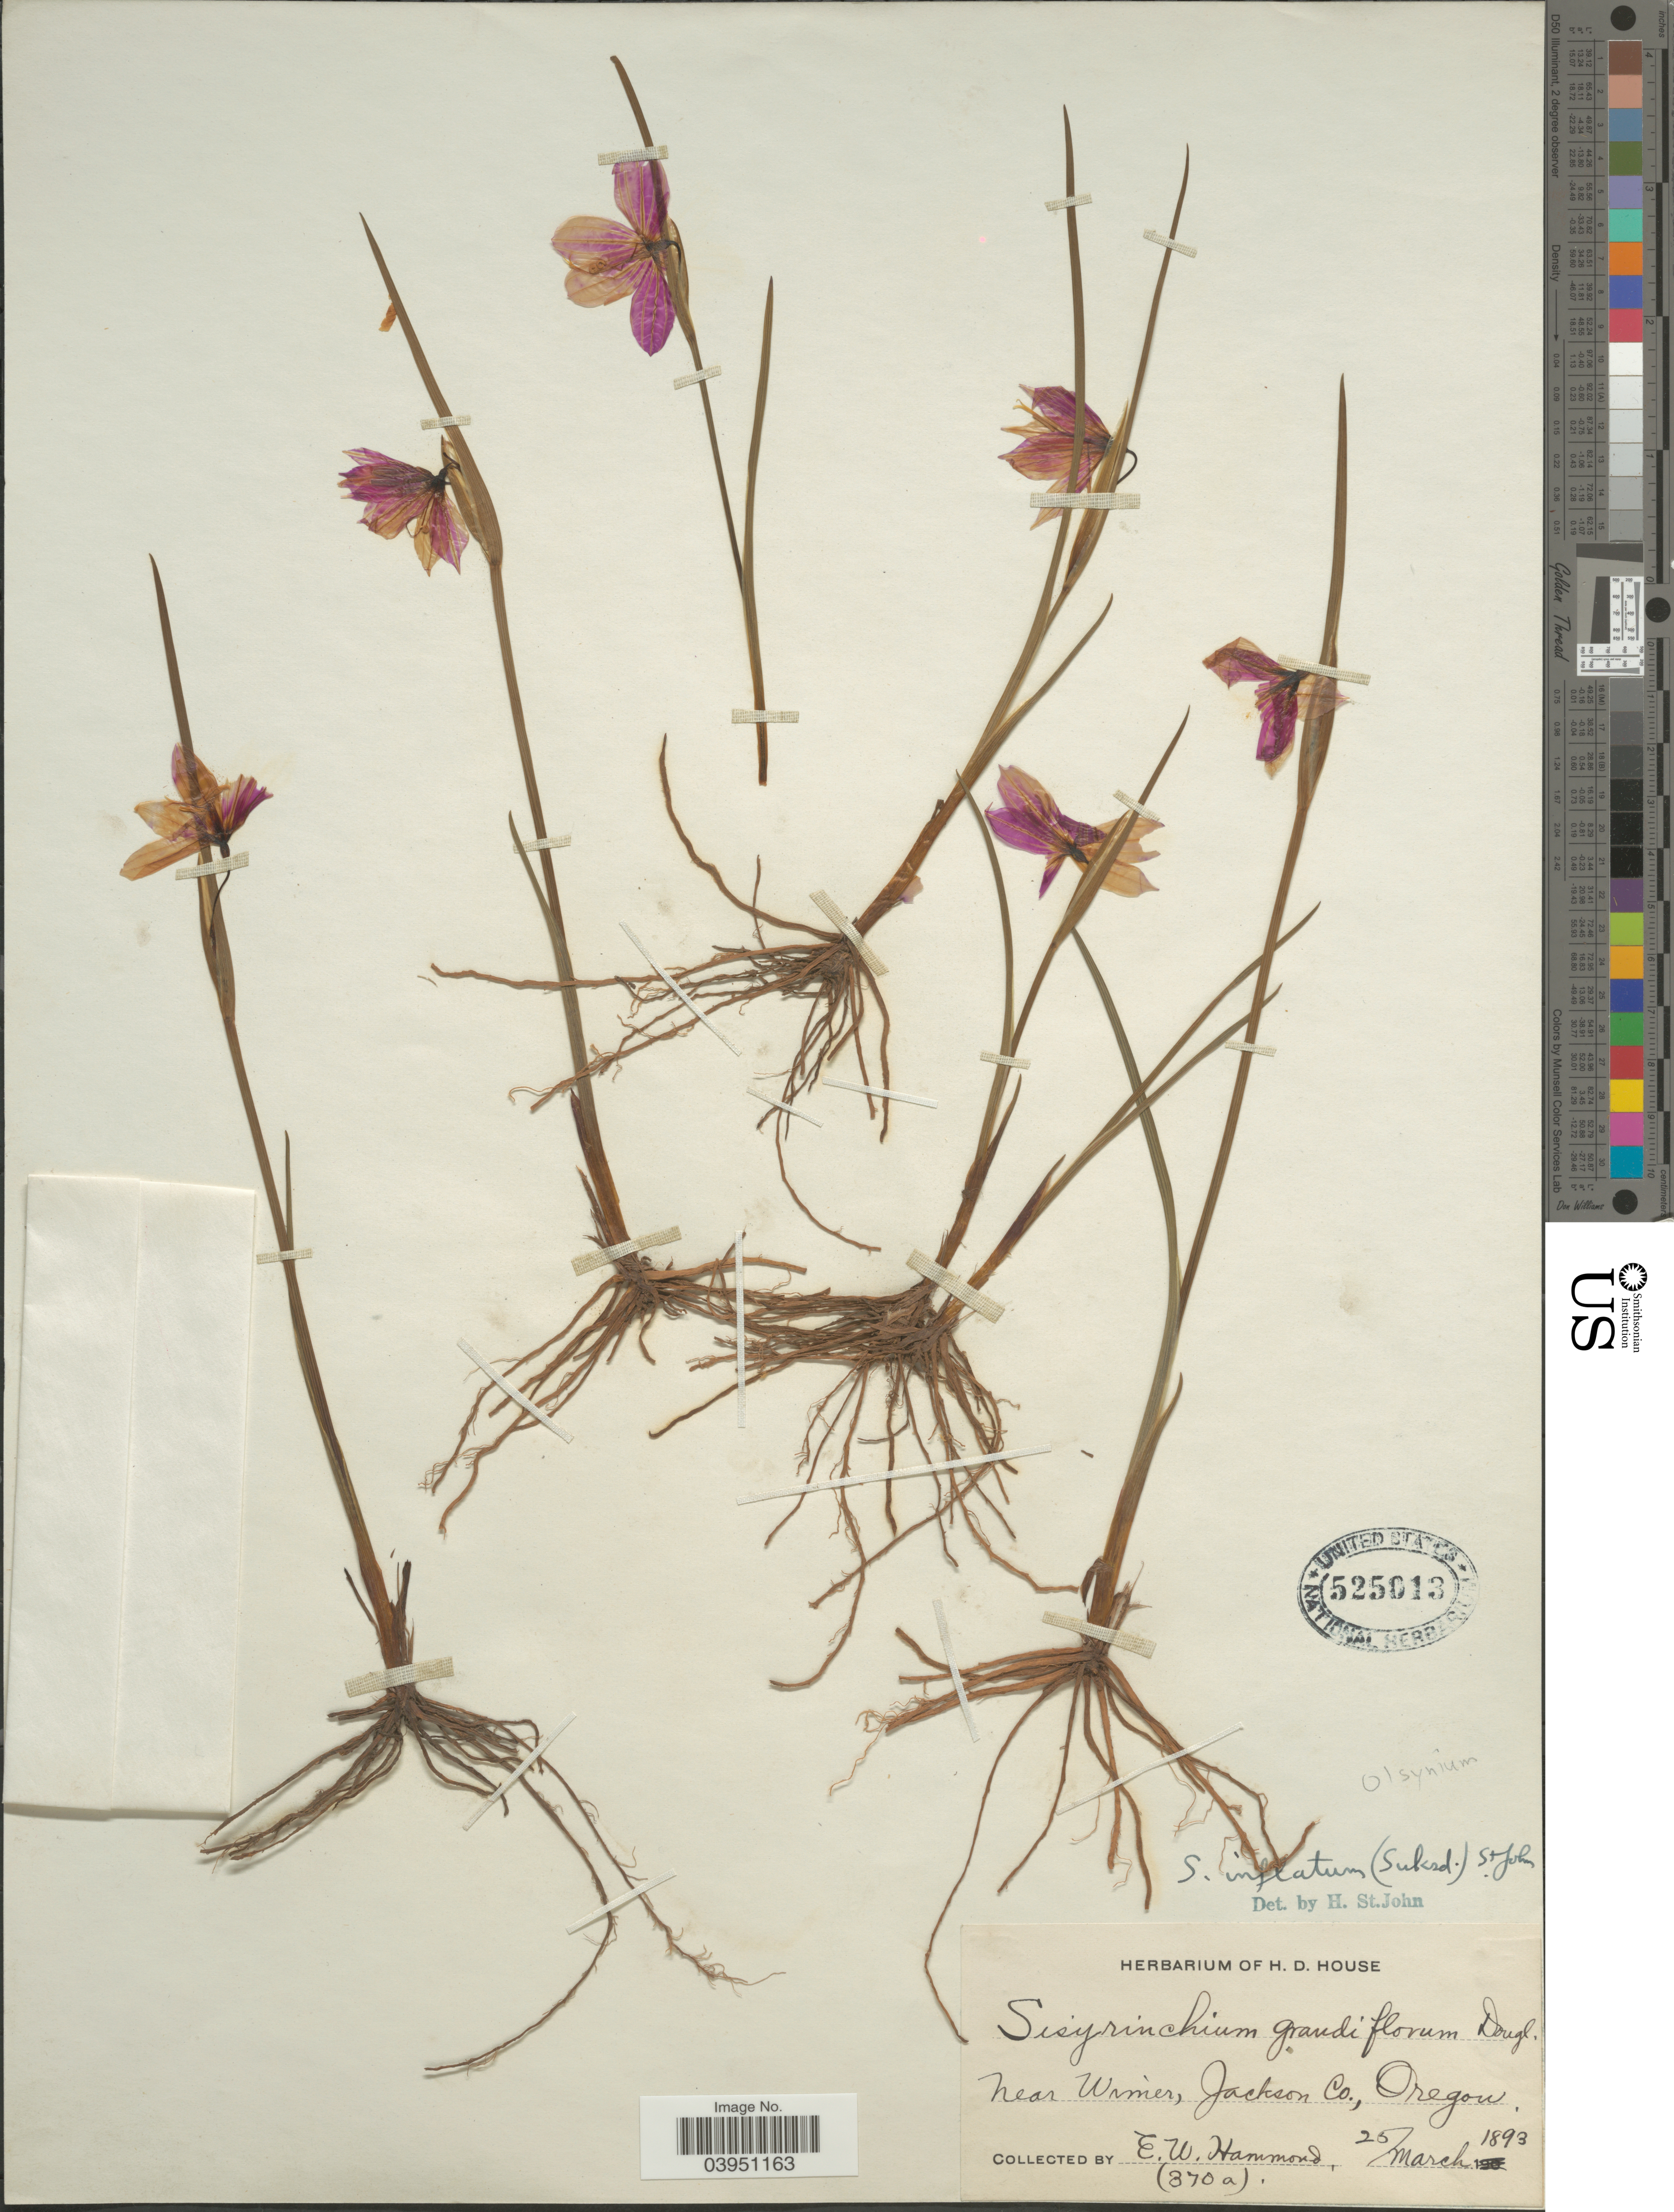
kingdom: Plantae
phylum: Tracheophyta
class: Liliopsida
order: Asparagales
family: Iridaceae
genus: Sisyrinchium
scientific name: Sisyrinchium inflatum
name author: (Suksd.) H. St. John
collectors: E. Hammond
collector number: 370a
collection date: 1893-03-25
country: United States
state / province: Oregon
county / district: Jackson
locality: Near Wimer, Jackson Co.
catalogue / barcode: US 525013